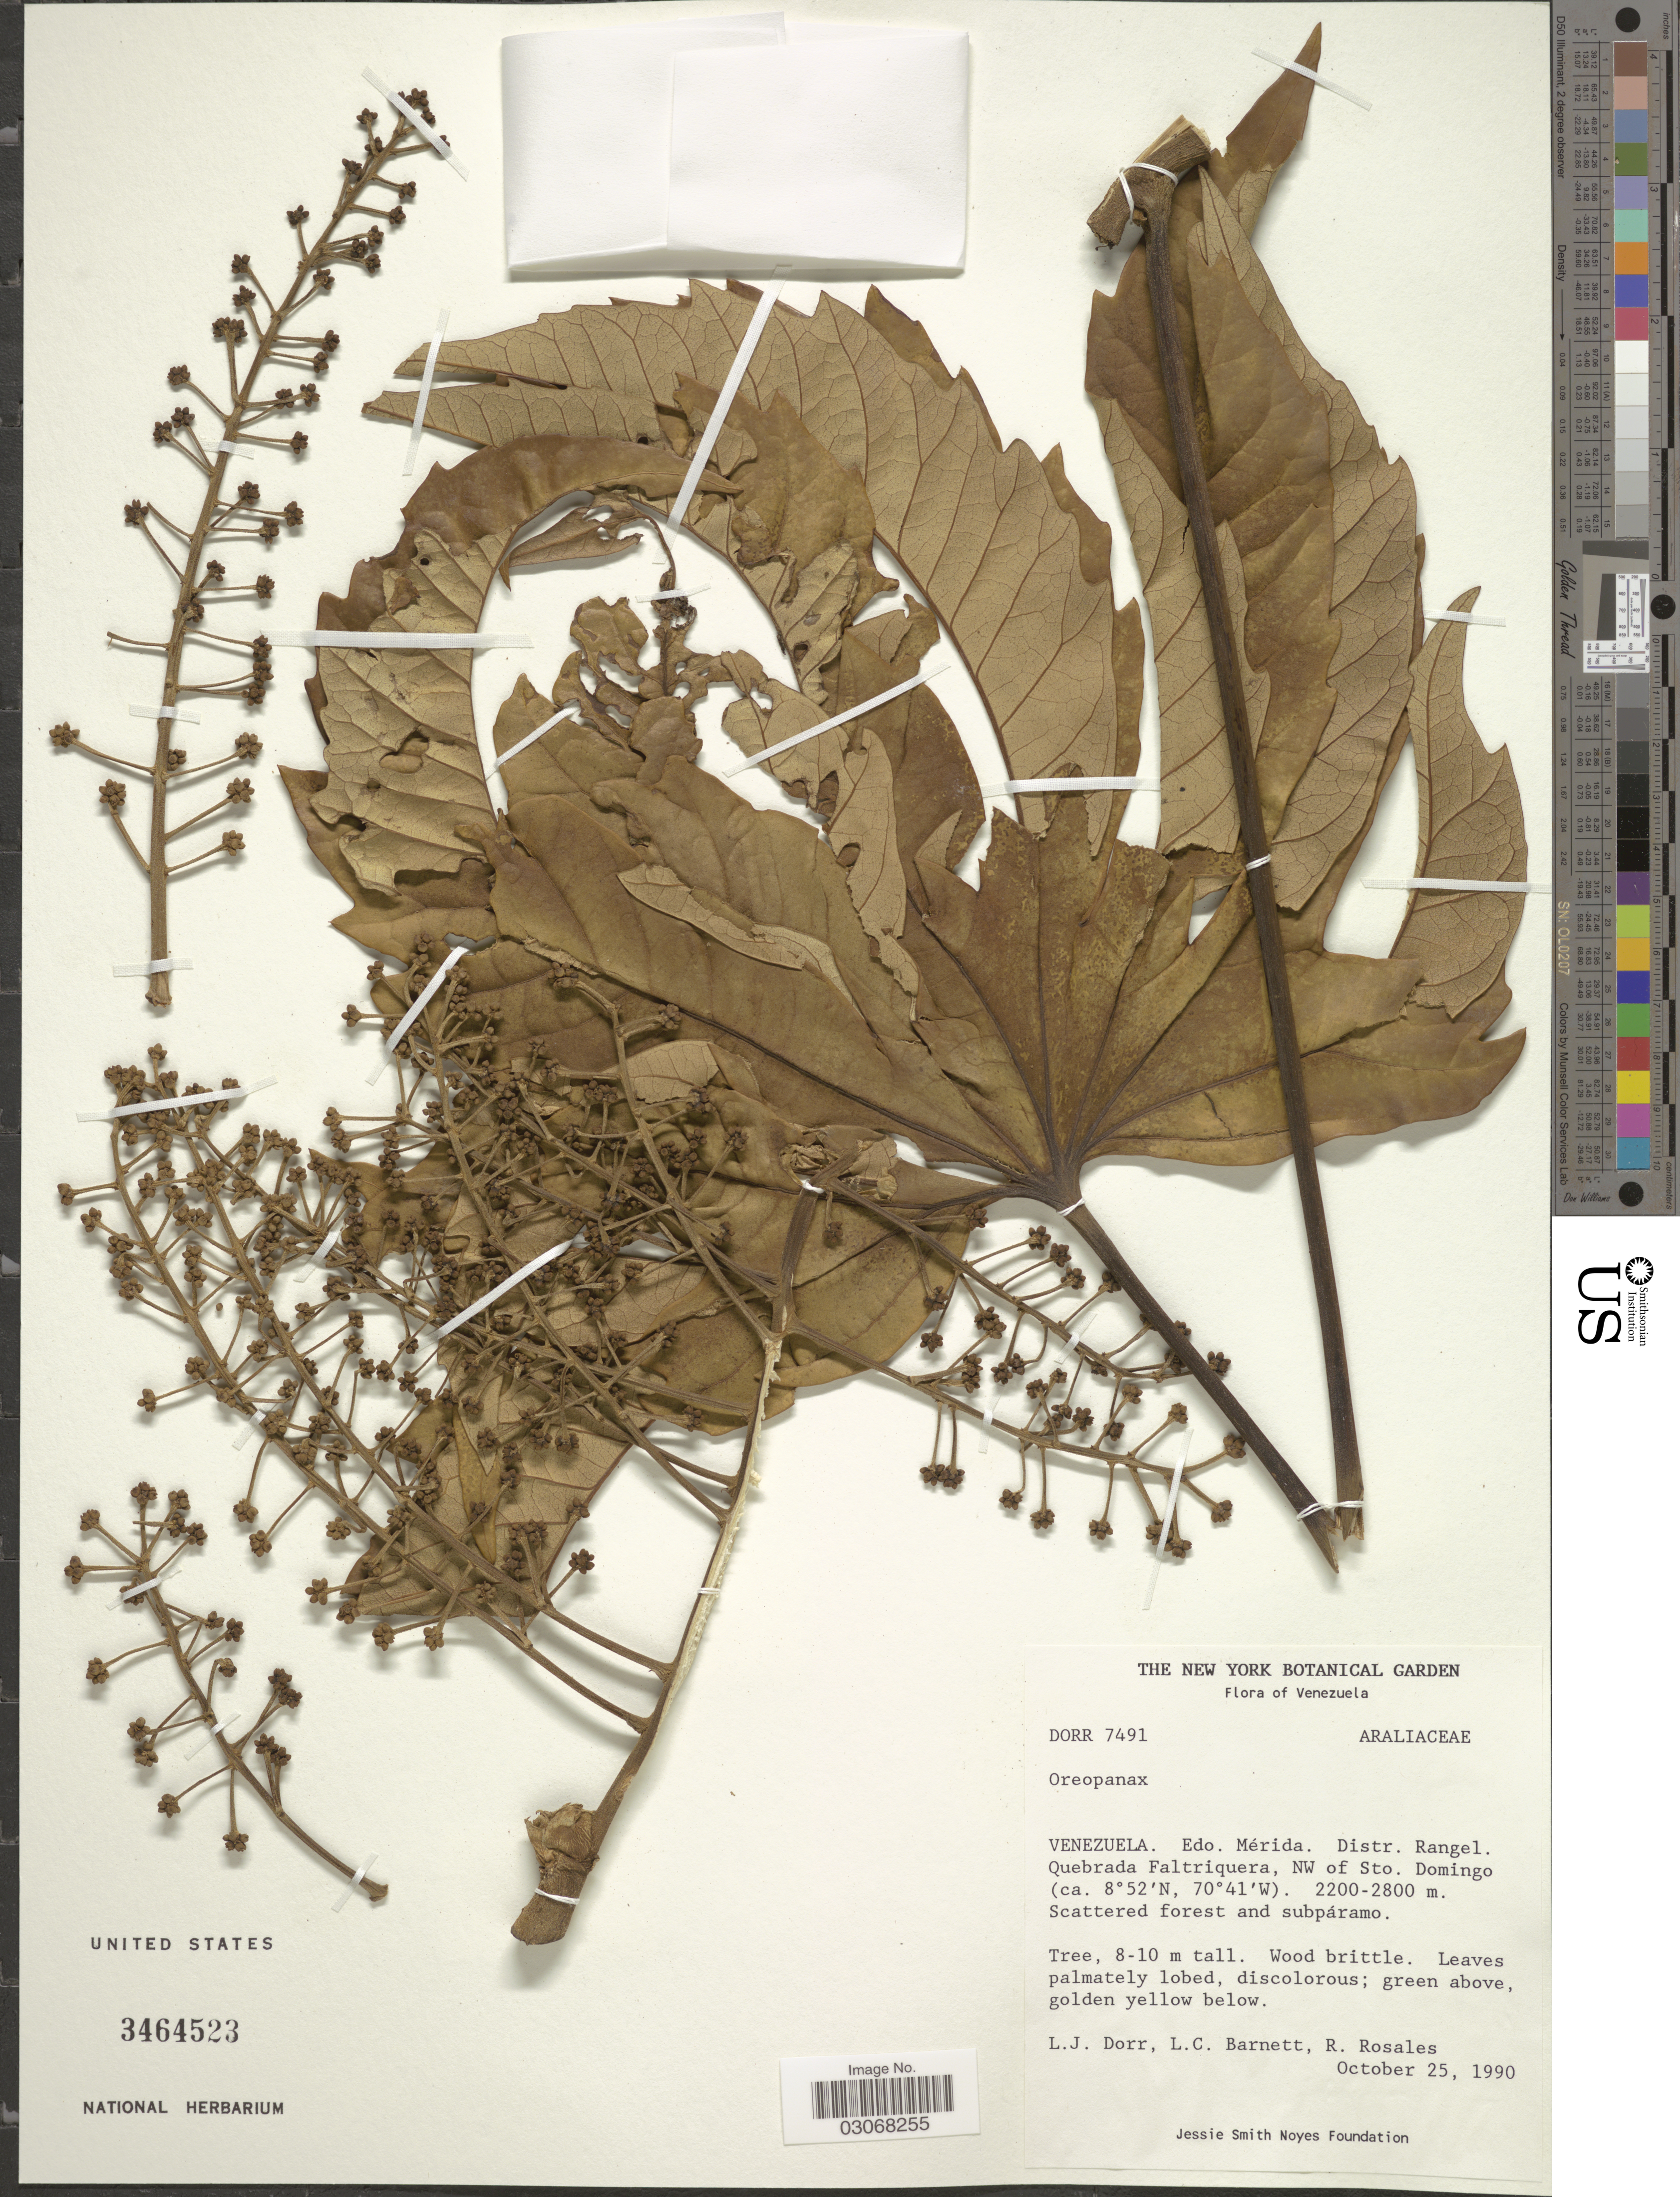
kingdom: Plantae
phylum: Tracheophyta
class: Magnoliopsida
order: Apiales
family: Araliaceae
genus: Oreopanax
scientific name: Oreopanax sp.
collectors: L. J. Dorr, L. C. Barnett & R. Rosales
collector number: DORR 7491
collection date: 1990-10-25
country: Venezuela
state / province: Mérida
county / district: Rangel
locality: Quebrada Faltriquera, NW of Sto. Domingo.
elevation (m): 2200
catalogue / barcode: US 3464523